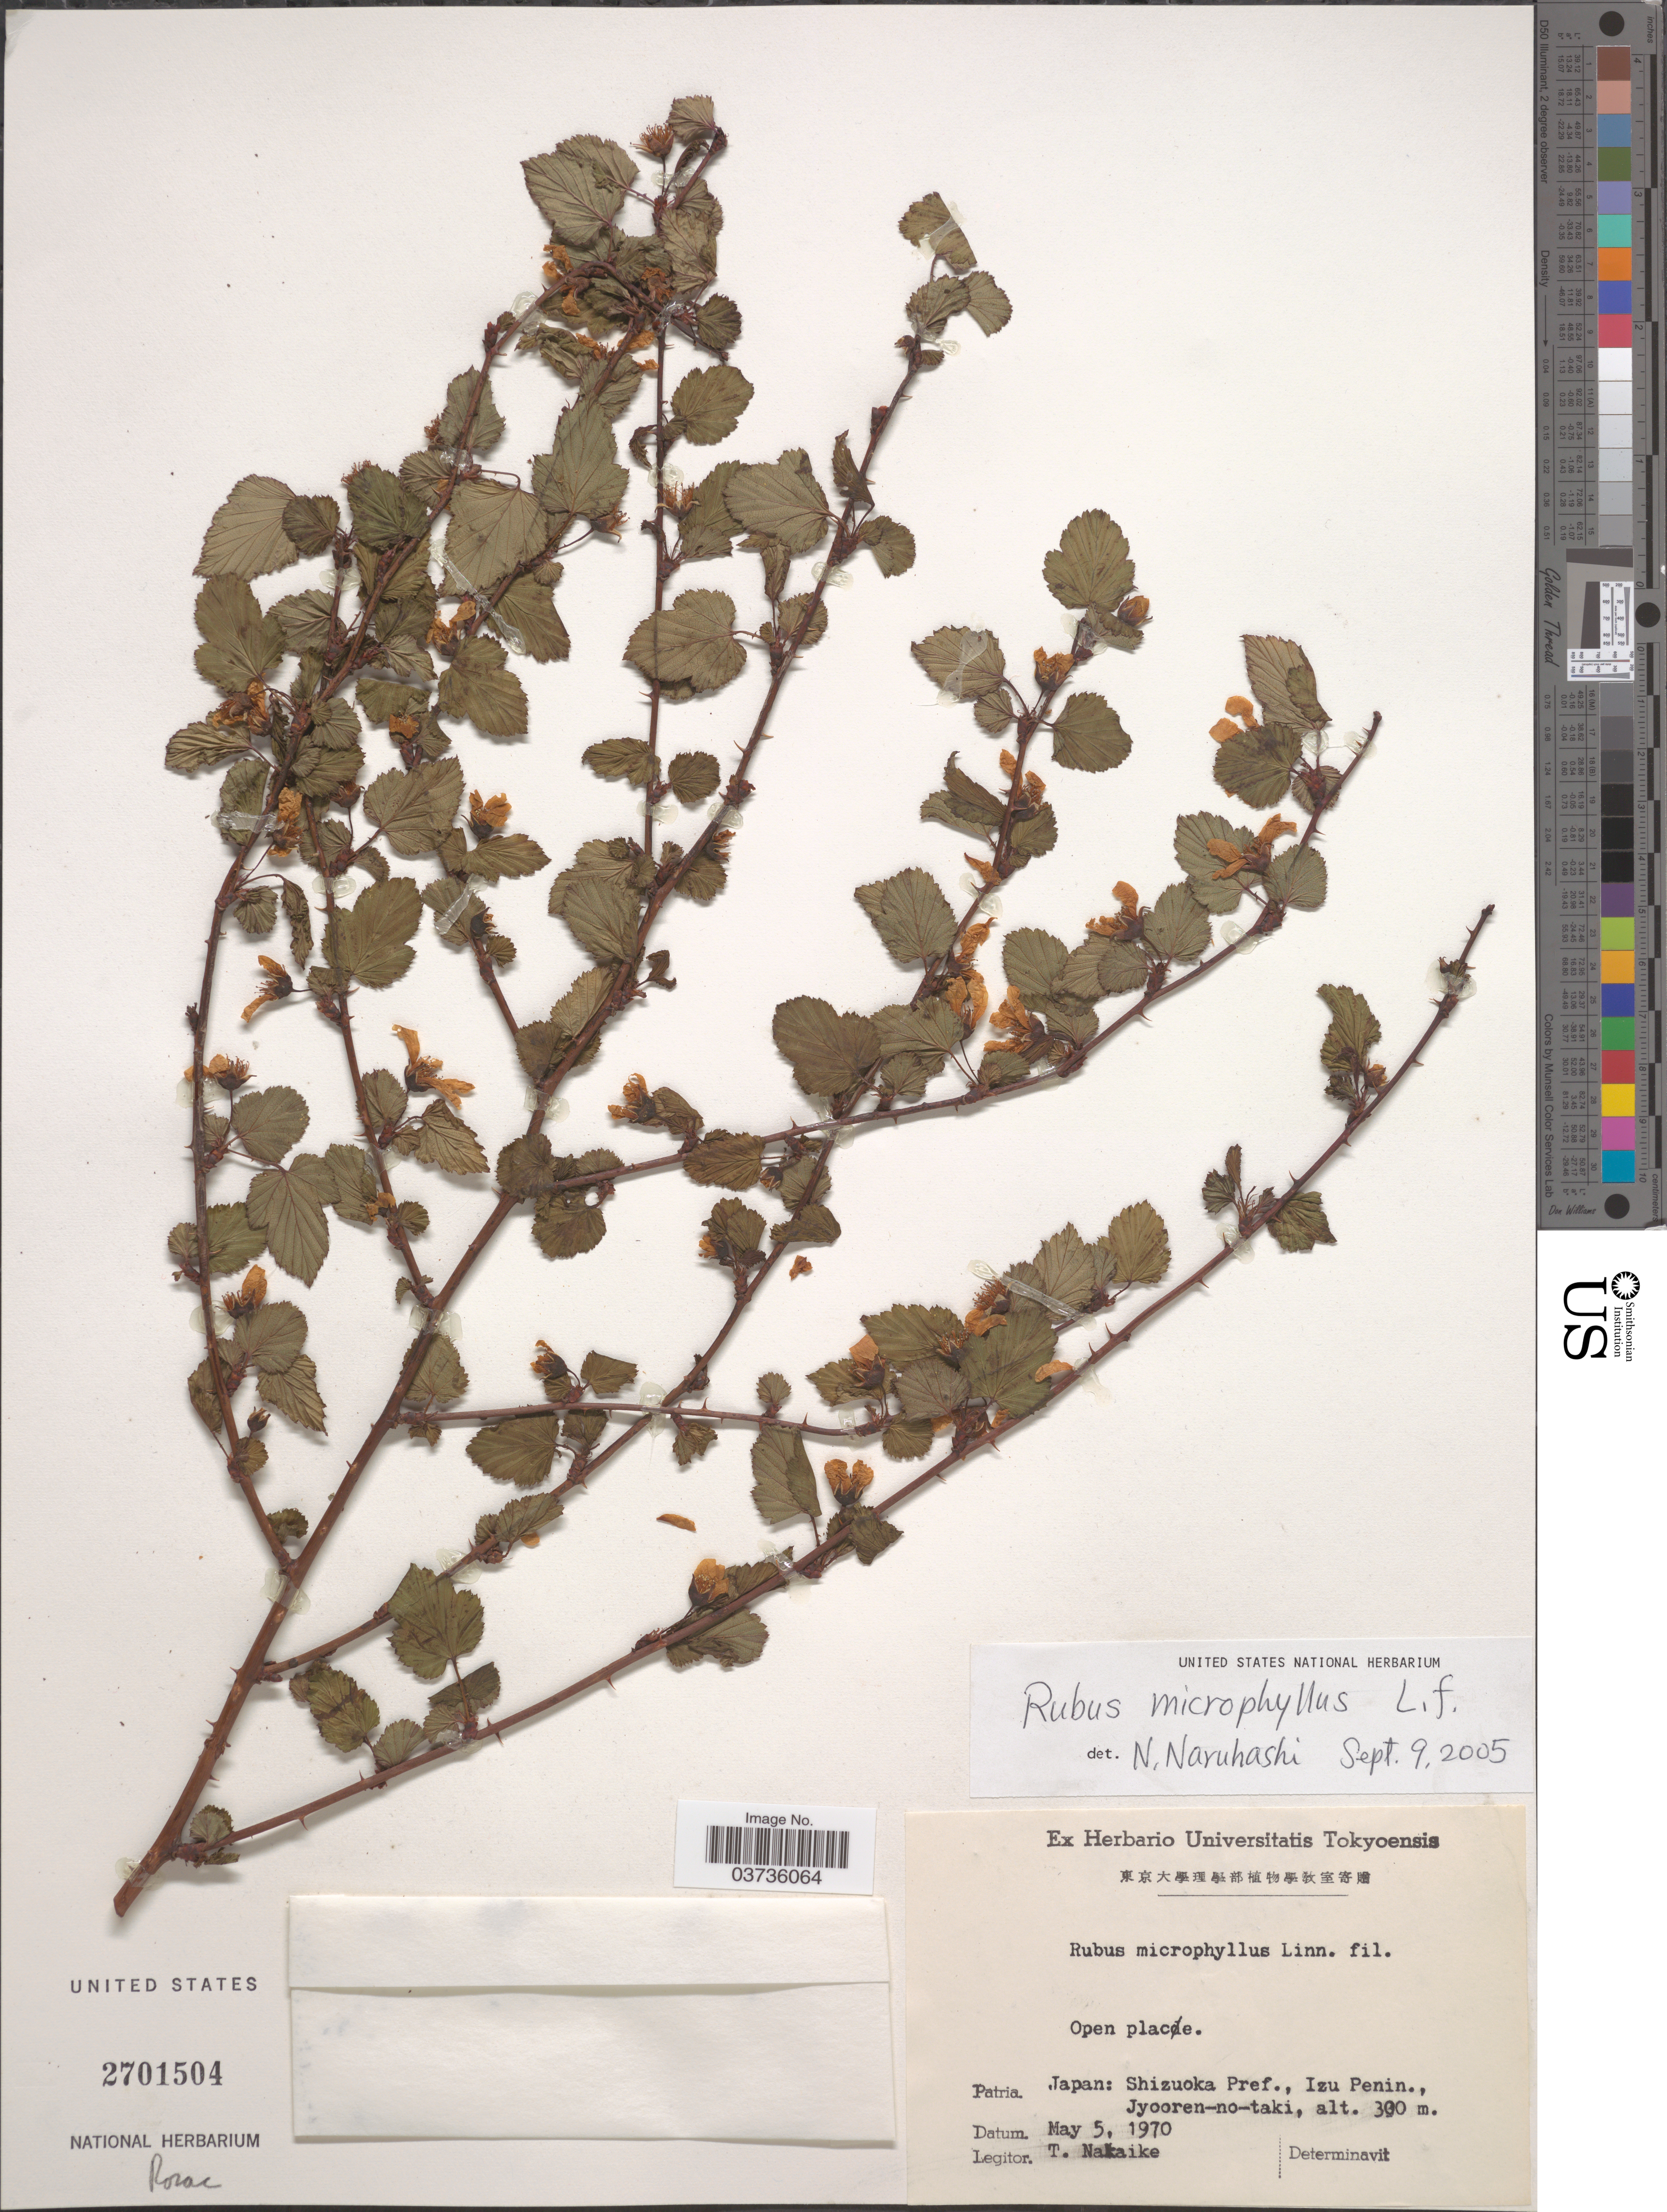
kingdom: Plantae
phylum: Tracheophyta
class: Magnoliopsida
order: Rosales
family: Rosaceae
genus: Rubus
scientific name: Rubus microphyllus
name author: L. f.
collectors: T. Nakaike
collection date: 1970-05-05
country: Japan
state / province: Sizuoka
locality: Shizuoka Pref., Izu Penin., Jyooren-no-taki.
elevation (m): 300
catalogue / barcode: US 2701504